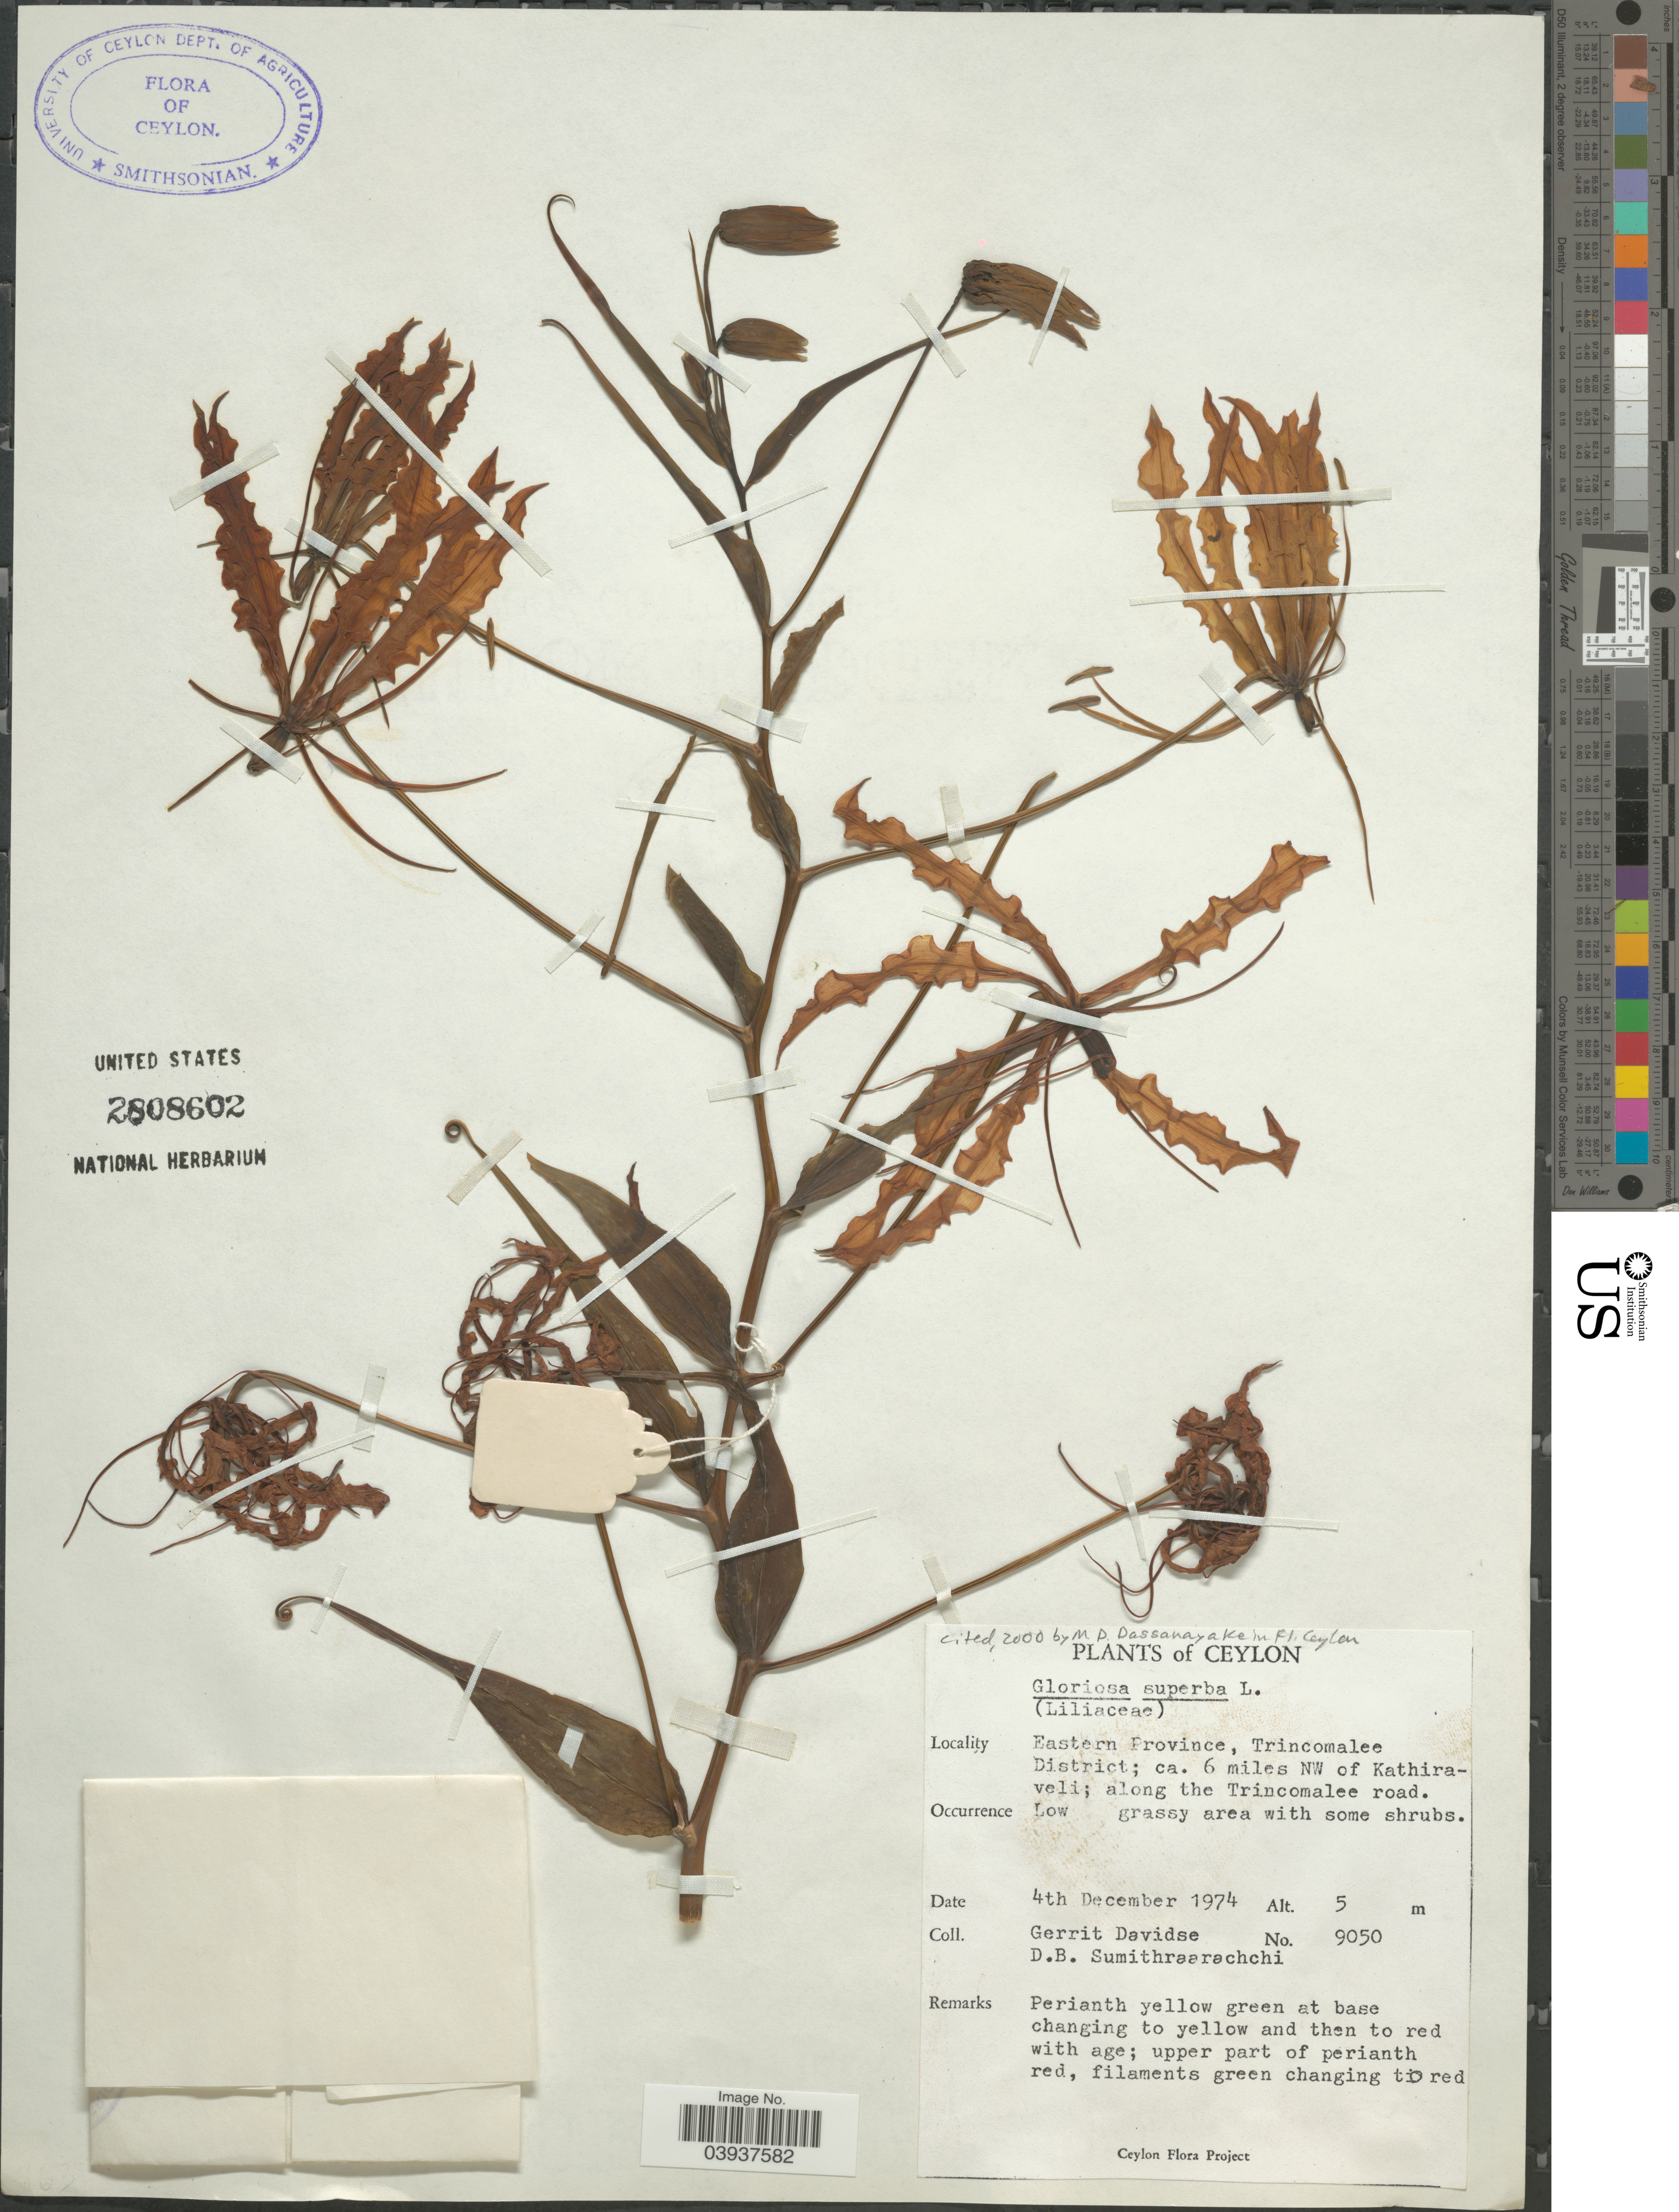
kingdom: Plantae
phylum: Tracheophyta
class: Liliopsida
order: Liliales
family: Colchicaceae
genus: Gloriosa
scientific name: Gloriosa superba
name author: L.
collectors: G. Davidse & D. B. Sumithraarachchi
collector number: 9050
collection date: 1974-12-04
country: Sri Lanka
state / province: Eastern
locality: Ceylon. Eastern Province, Trincomalee District; ca. 6 miles NW of Kathiraveli; along the Trincomalee road.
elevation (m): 5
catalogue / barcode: US 2808602